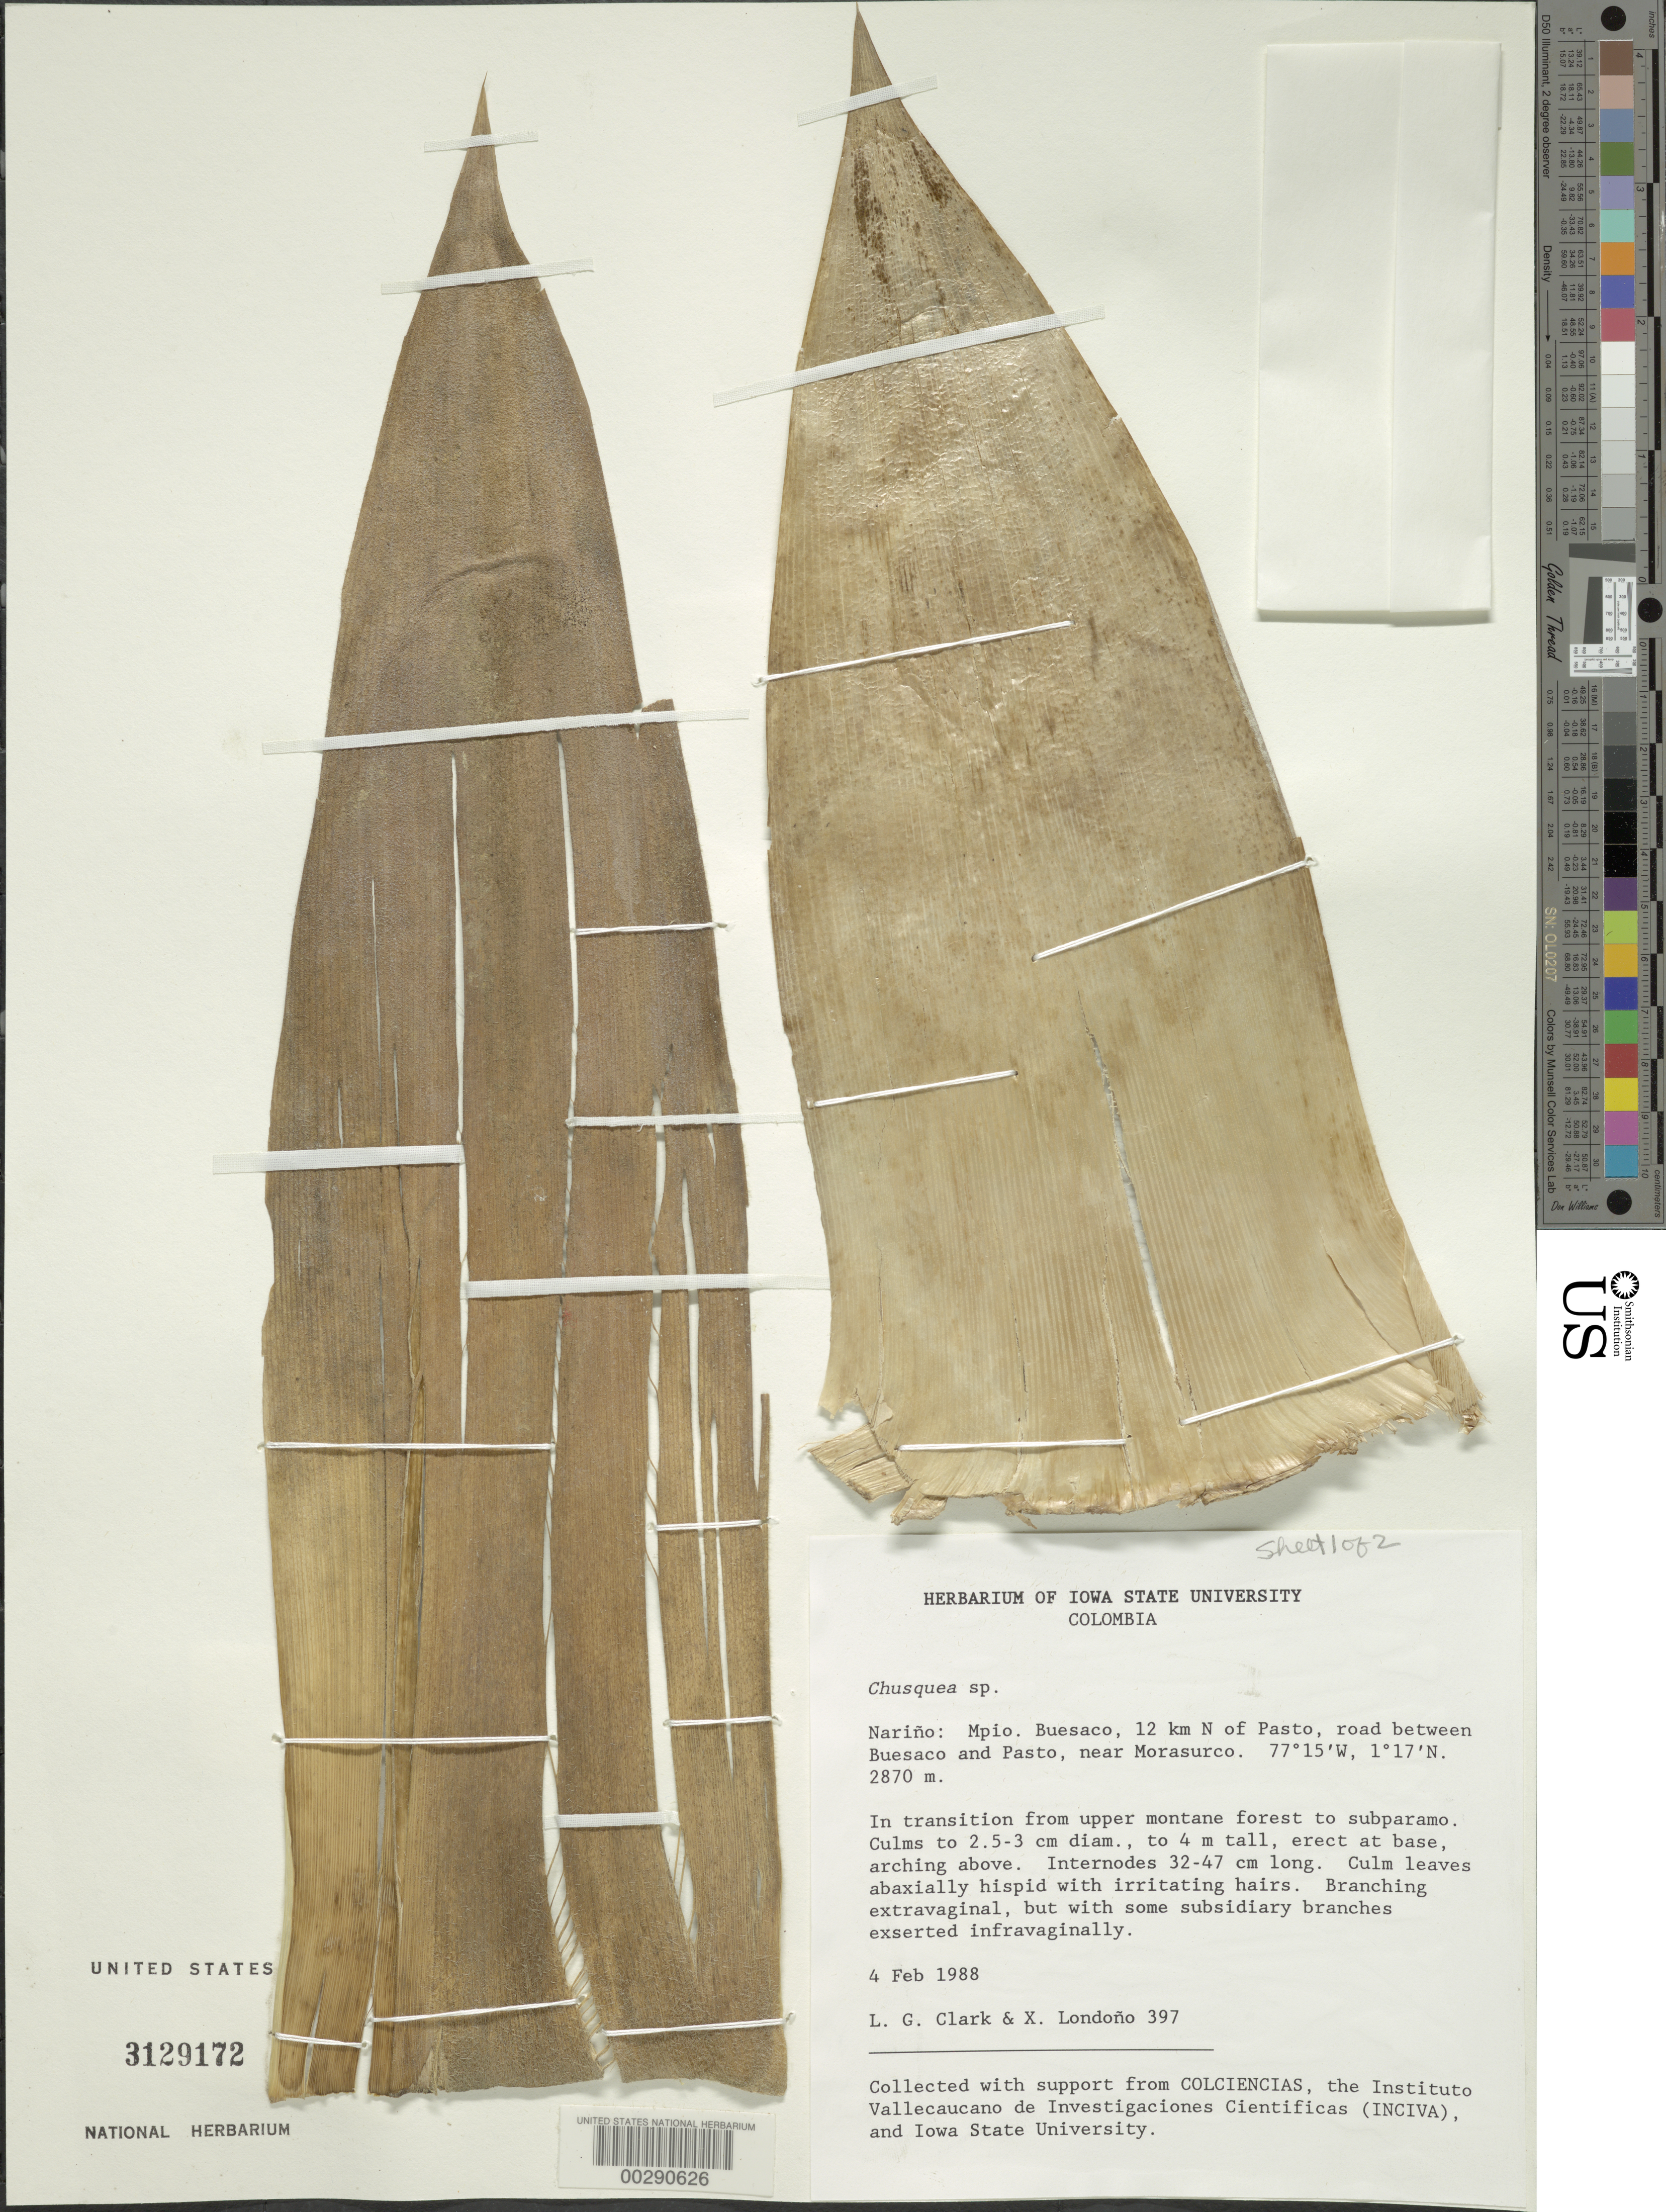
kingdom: Plantae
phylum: Tracheophyta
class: Liliopsida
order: Poales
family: Poaceae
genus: Chusquea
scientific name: Chusquea sp.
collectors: L. G. Clark & X. Londoño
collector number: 397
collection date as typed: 04 Feb 1988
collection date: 1988-02-04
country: Colombia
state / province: Nariño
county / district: Buesaco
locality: Mun. Buesaco, 12 km N of Pasto, road between Buesaco and Pasto, near Morasurco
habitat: In transition from upper montane forest to subparamo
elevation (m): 2870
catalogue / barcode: US 3129172